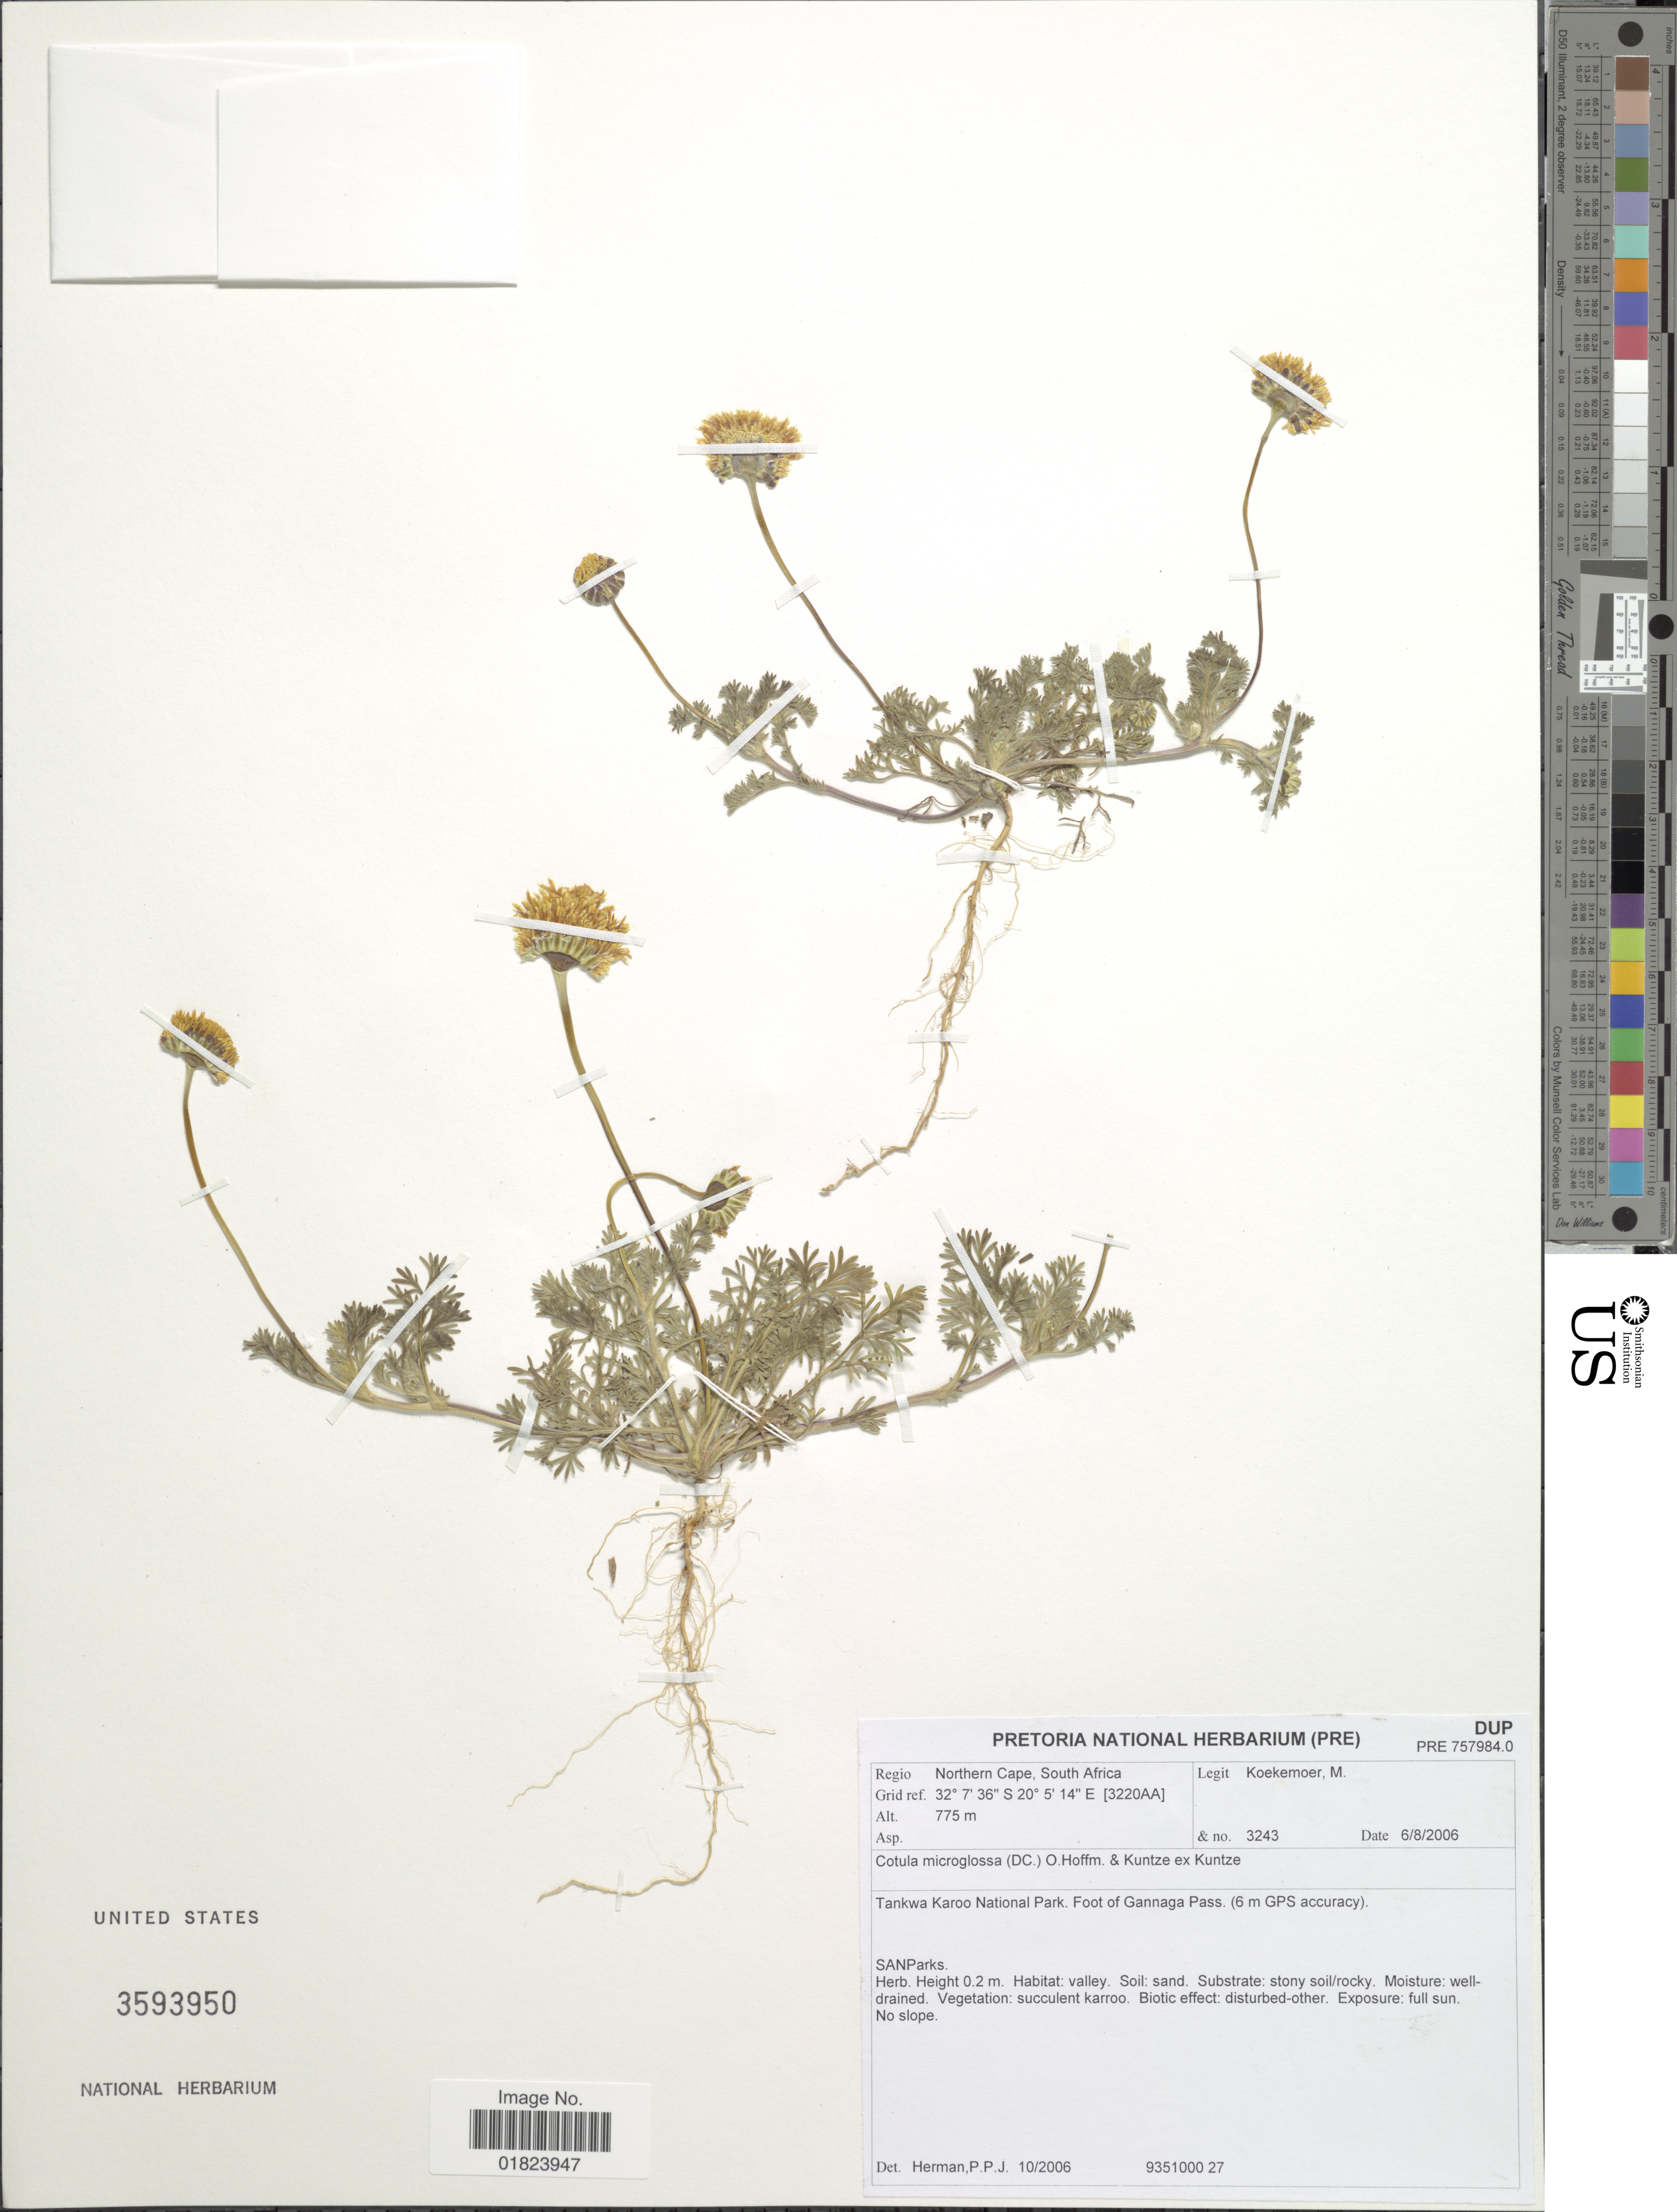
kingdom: Plantae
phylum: Tracheophyta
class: Magnoliopsida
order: Asterales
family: Asteraceae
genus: Cotula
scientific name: Cotula microglossa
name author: O. Hoffm. & Kuntze in Kuntze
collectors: M. Koekemoer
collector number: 3243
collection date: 2006-08-06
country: South Africa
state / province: Northern Cape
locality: Tankwa Karoo National Park, Foot of Gannaga Pass.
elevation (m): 775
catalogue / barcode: US 3593950